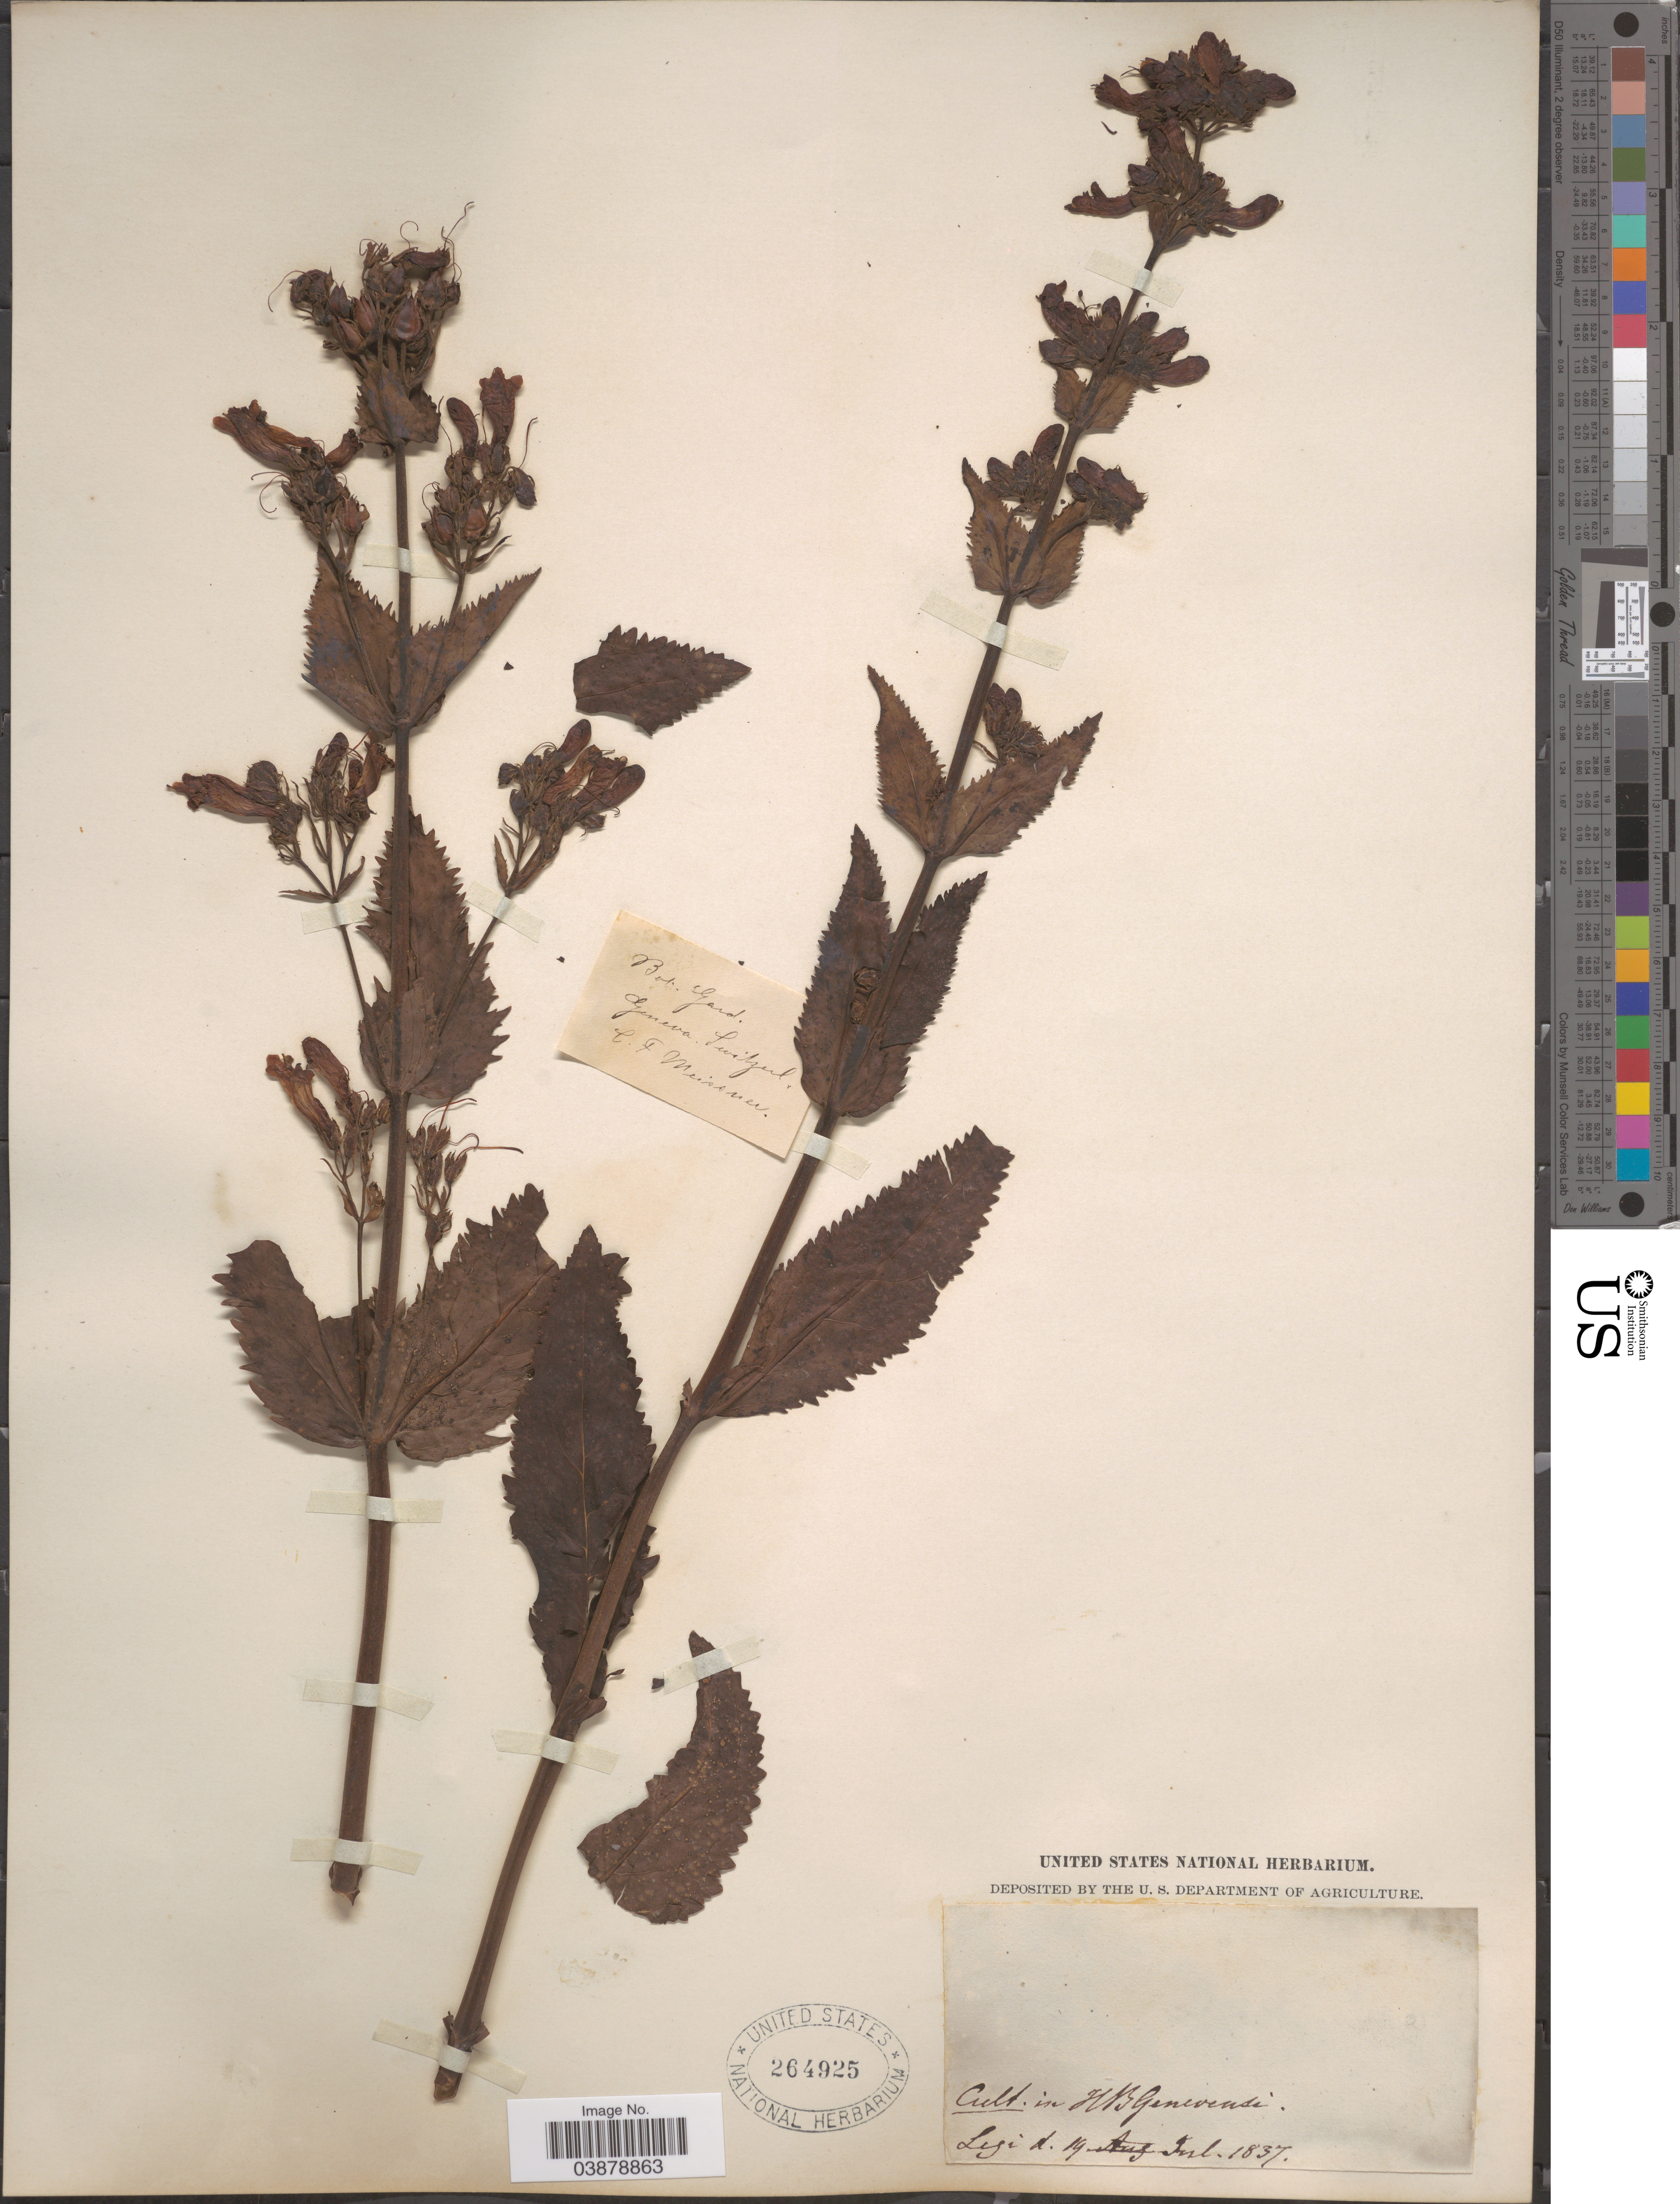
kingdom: Plantae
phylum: Tracheophyta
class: Magnoliopsida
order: Lamiales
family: Plantaginaceae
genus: Penstemon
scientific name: Penstemon venustus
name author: Douglas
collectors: C. F. W. Meissner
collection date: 1837-07-14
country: Switzerland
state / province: Genève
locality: Bot. Gard. Geneva. Siwtzerl.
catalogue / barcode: US 264925